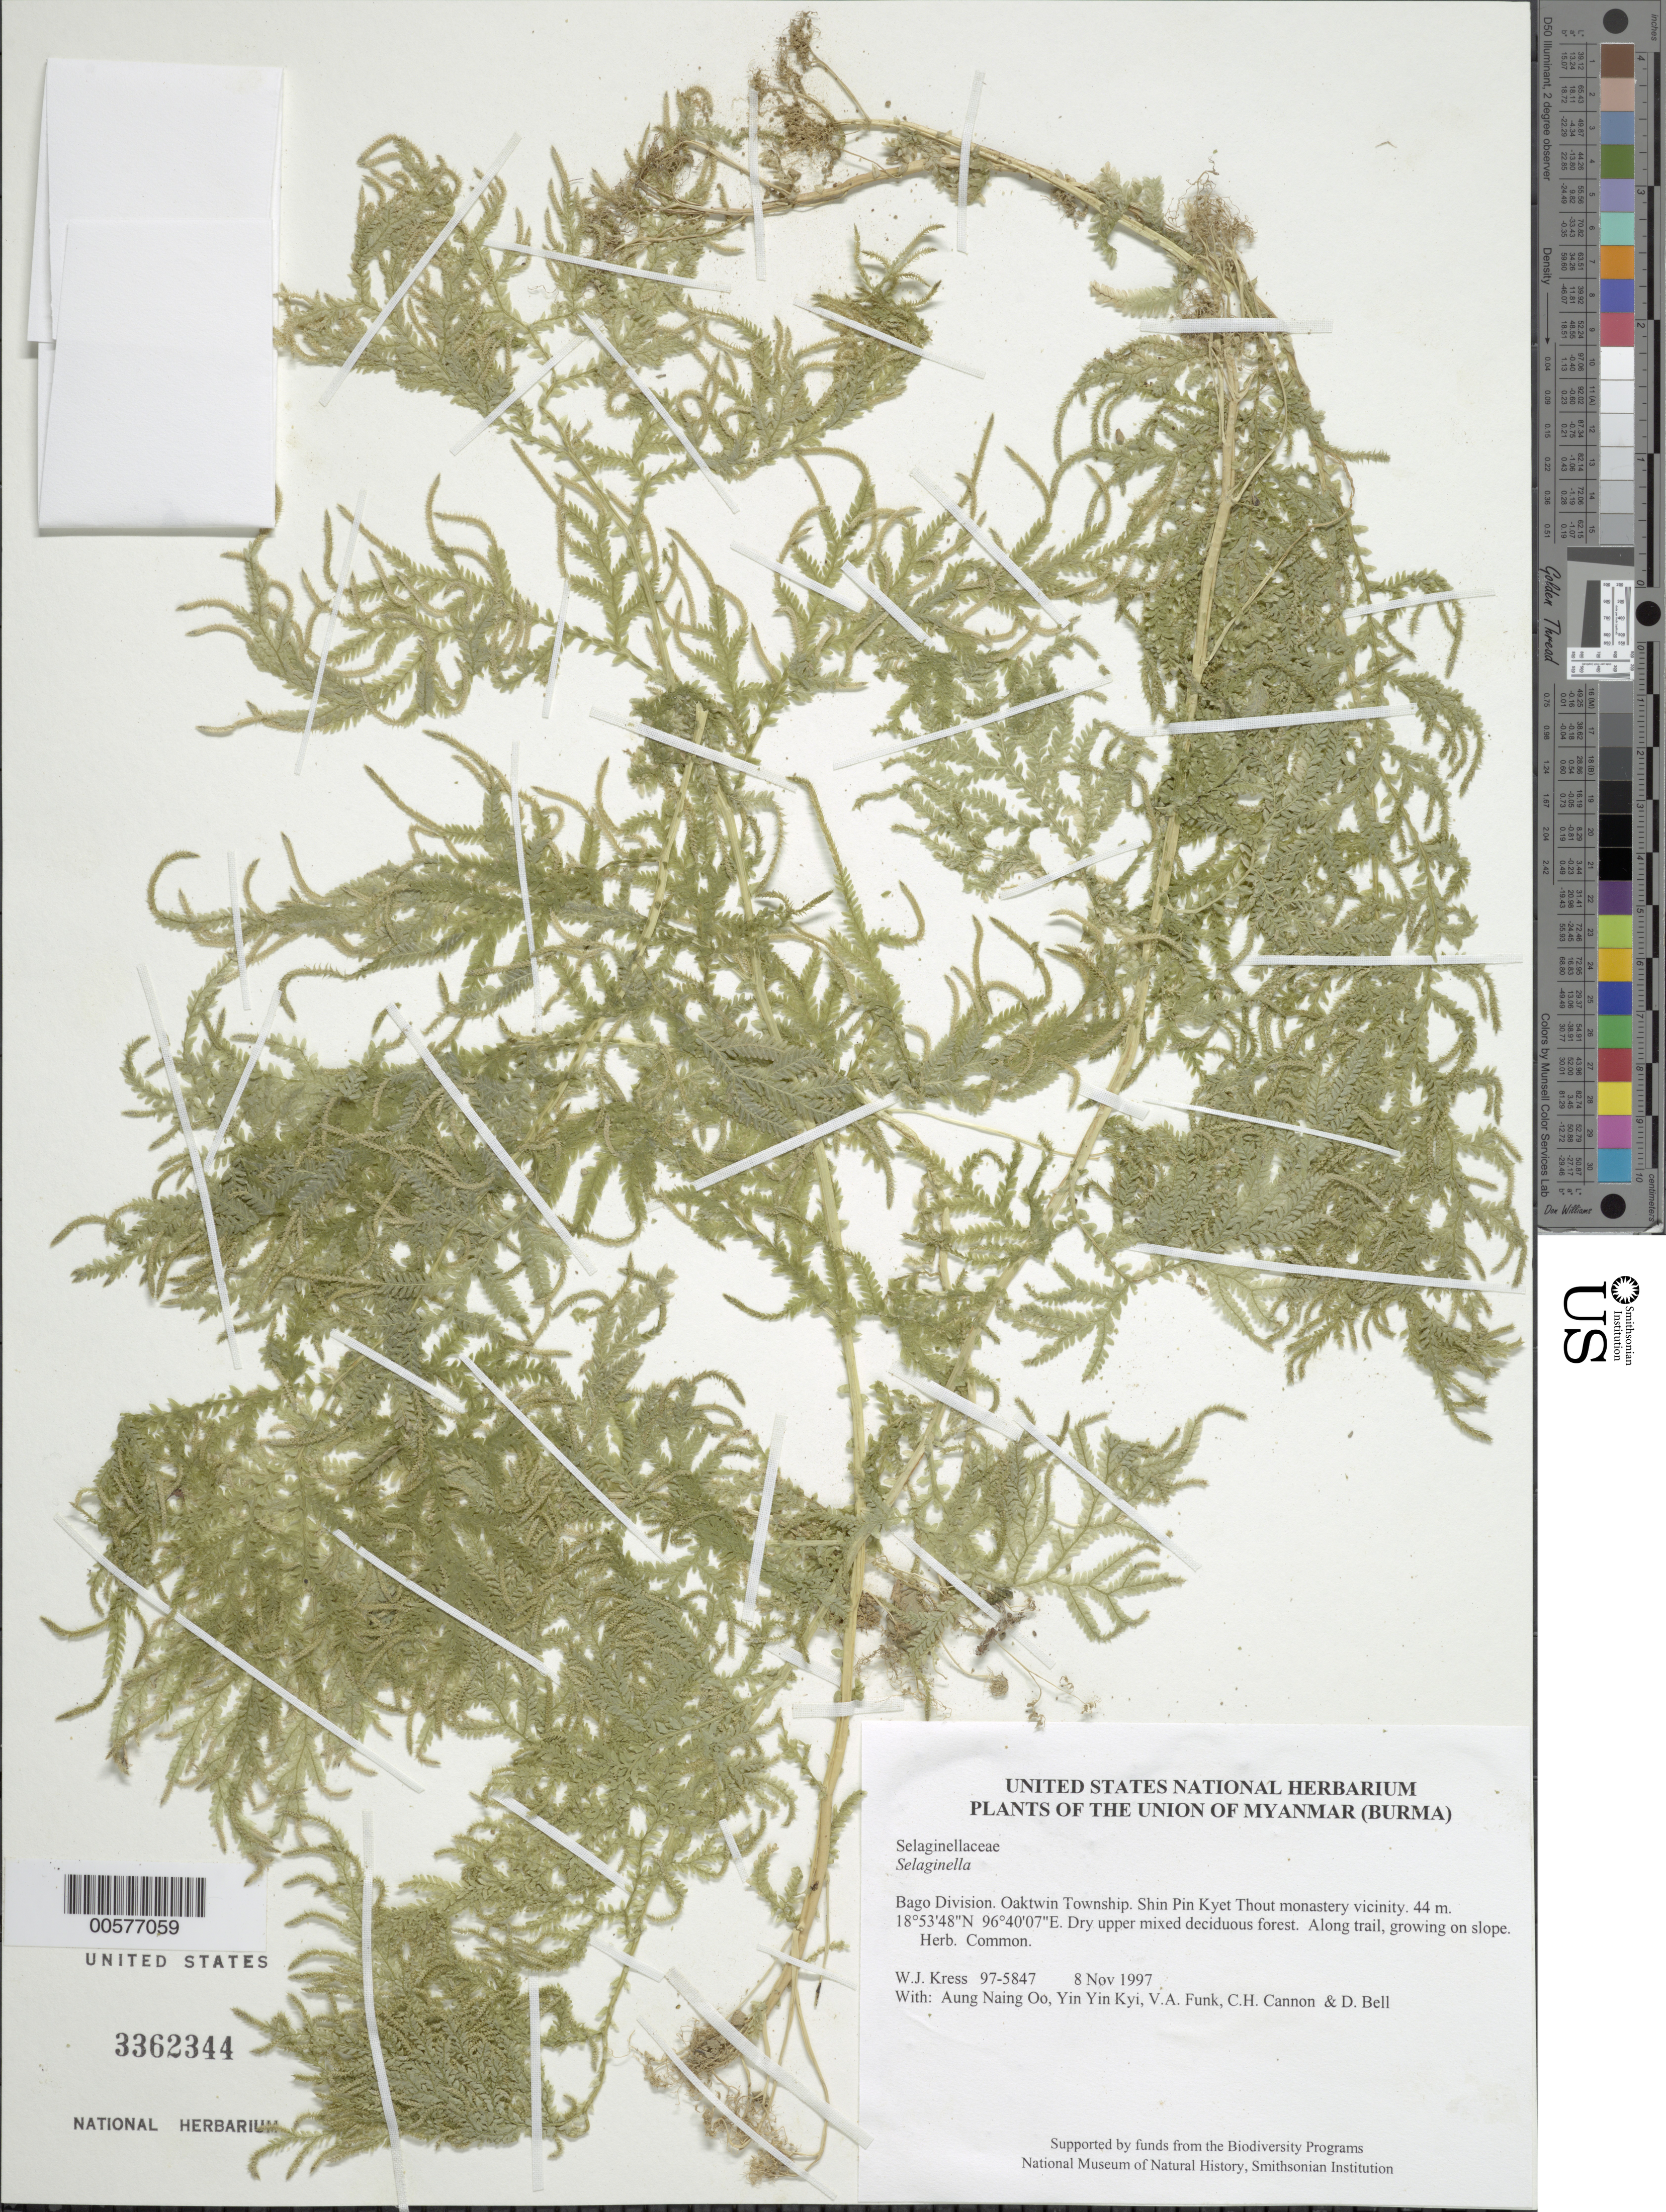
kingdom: Plantae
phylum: Tracheophyta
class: Lycopodiopsida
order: Selaginellales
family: Selaginellaceae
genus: Selaginella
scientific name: Selaginella sp.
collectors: W. J. Kress, Aung Naing Oo, Yin Yin Kyi, V. Funk, C. H. Cannon & D. A. Bell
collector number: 97-5847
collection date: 1997-11-08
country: Myanmar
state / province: Bago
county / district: Oaktwin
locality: Shin Pin Kyet Thout monastery vicinity.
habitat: Dry upper mixed deciduous forest. Along trail, growing on slope.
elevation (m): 44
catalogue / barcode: US 3362344